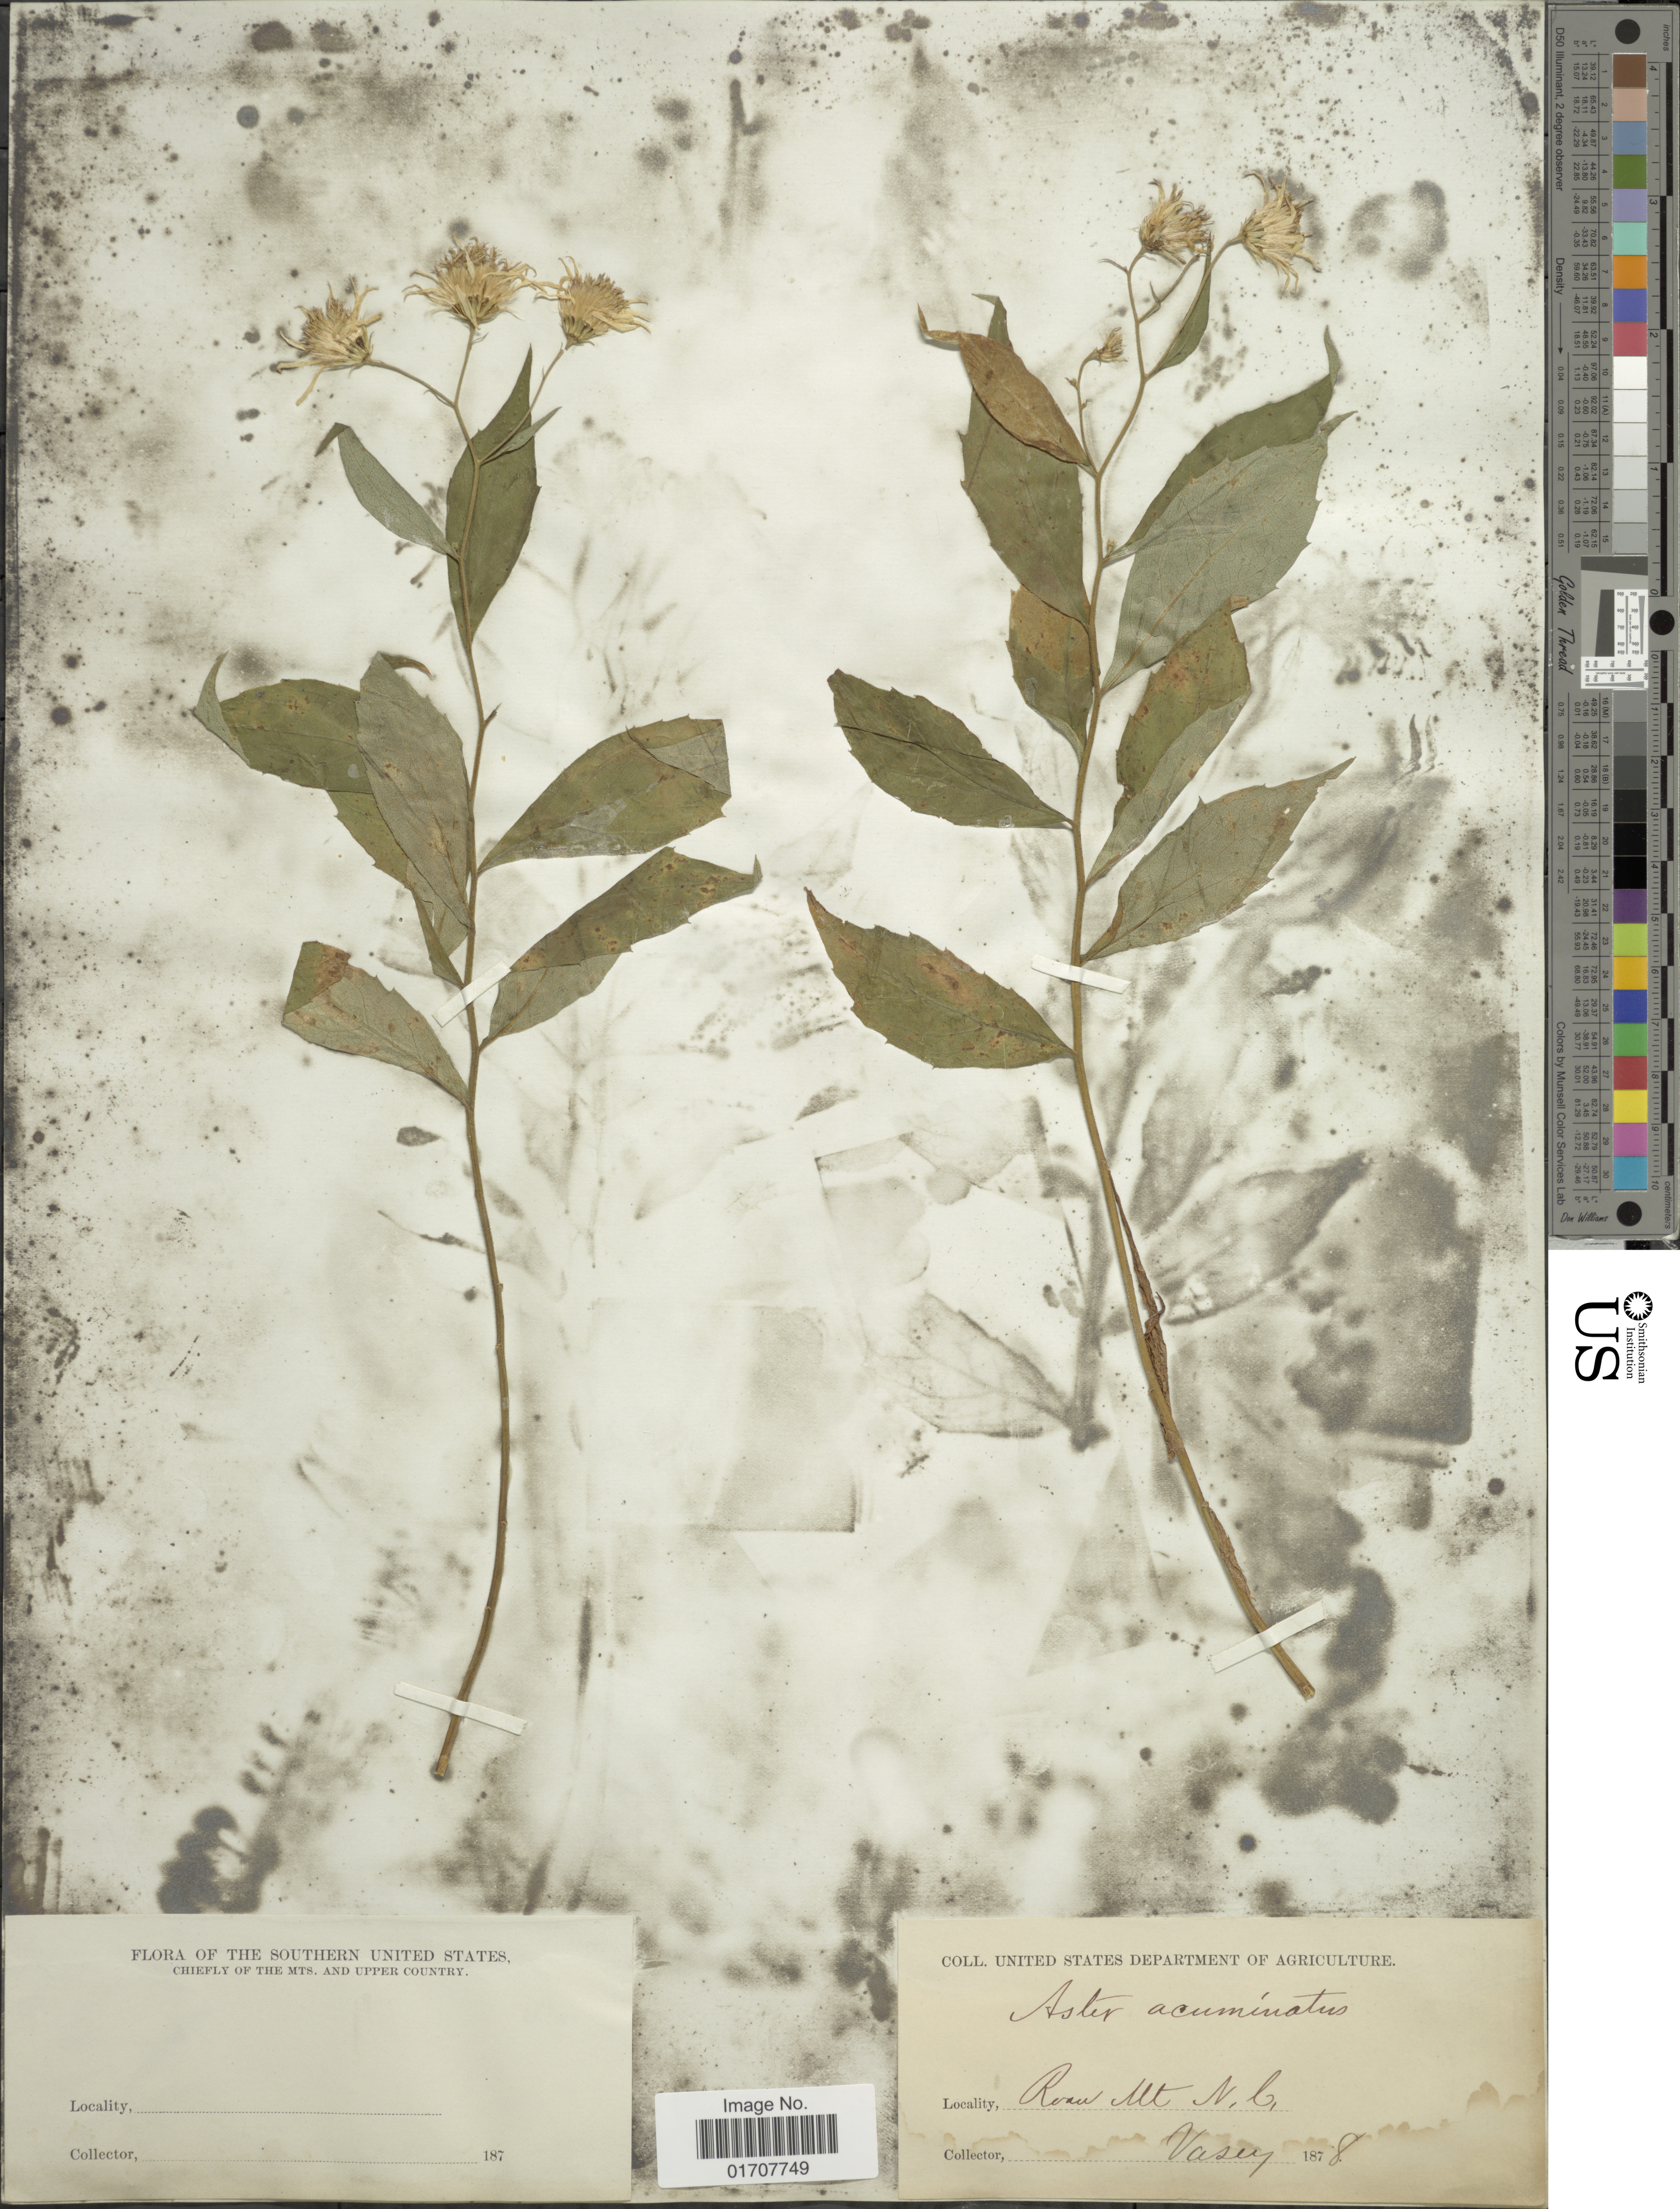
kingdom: Plantae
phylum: Tracheophyta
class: Magnoliopsida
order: Asterales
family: Asteraceae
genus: Oclemena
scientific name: Oclemena acuminata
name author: (Michx.) Greene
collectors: Vasey, --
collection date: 1878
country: United States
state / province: North Carolina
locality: Rown Mt. N.C., Chiefly of the Mt. and Upper County, The Southern United States